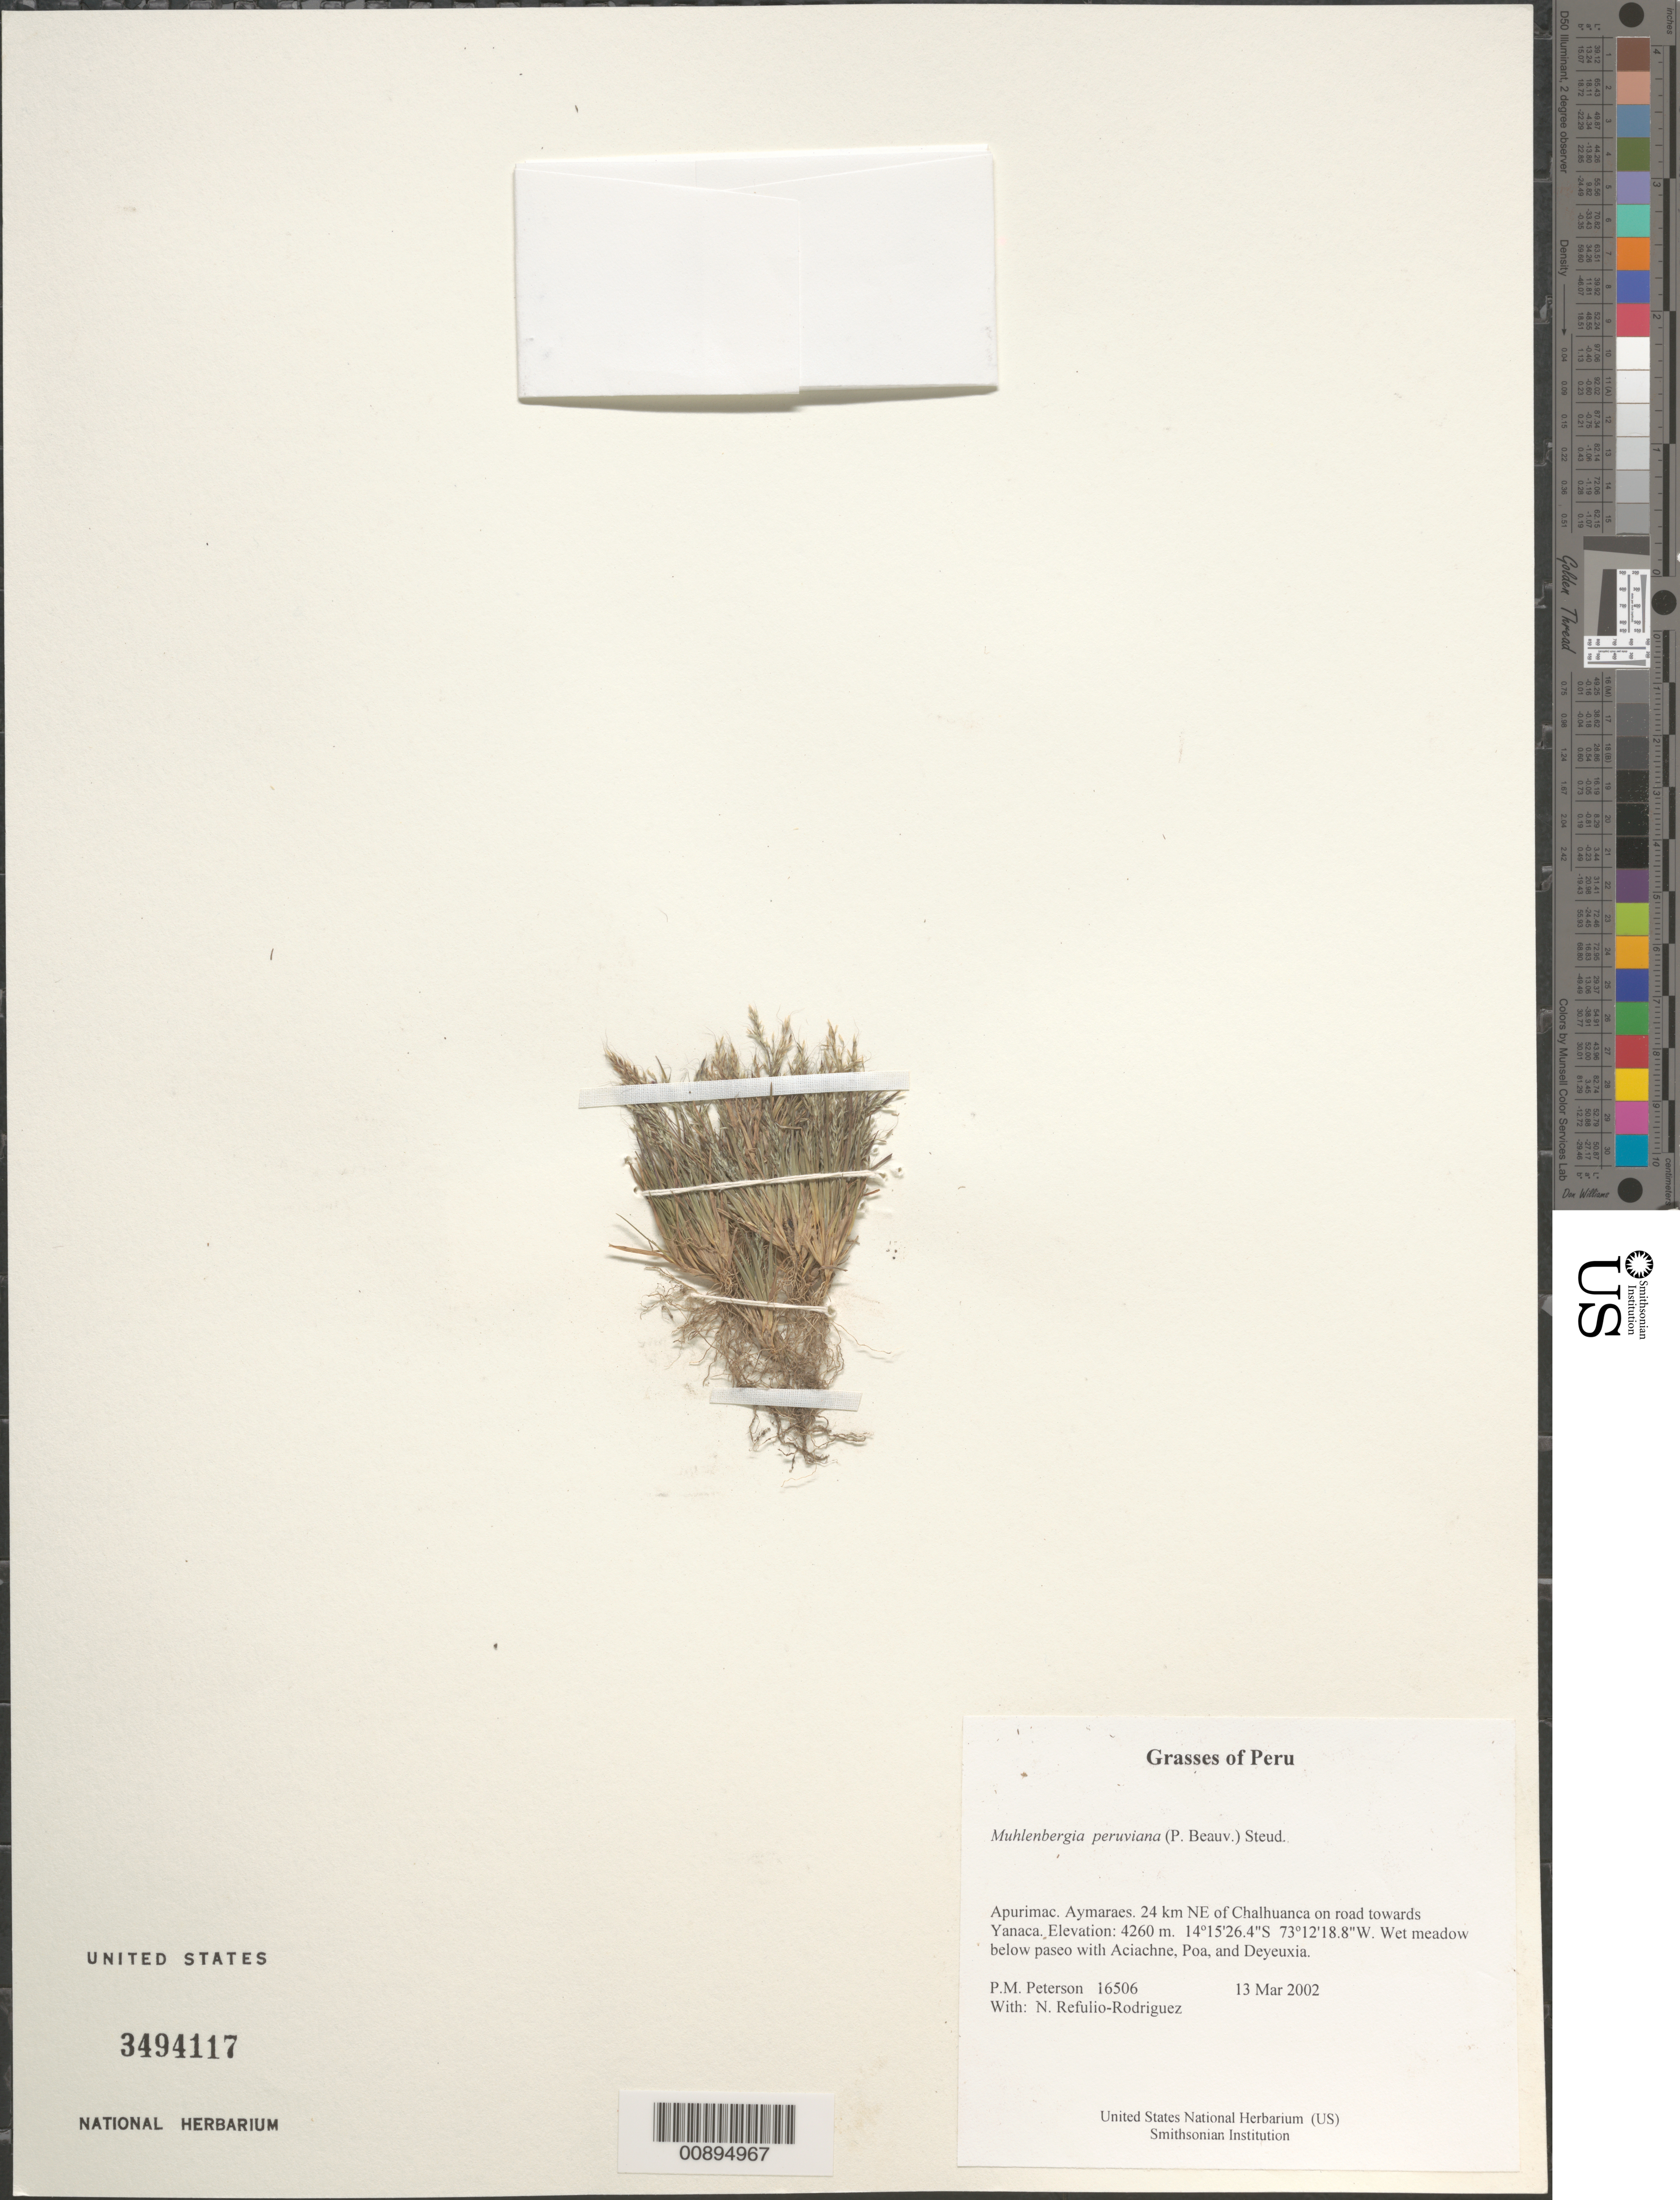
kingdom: Plantae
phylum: Tracheophyta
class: Liliopsida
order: Poales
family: Poaceae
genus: Muhlenbergia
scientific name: Muhlenbergia peruviana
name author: (P. Beauv.) Steud.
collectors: P. M. Peterson & N. Refulio-Rodríguez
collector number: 16506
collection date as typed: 13 Mar 2002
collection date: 2002-03-13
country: Peru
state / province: Apurímac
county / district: Aymaraes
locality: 24 km NE of Chalhuanca on road towards Yanaca.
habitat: Wet meadow below paseo with ~Aciachne, Poa, and Deyeuxia~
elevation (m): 4260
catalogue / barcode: US 3494117